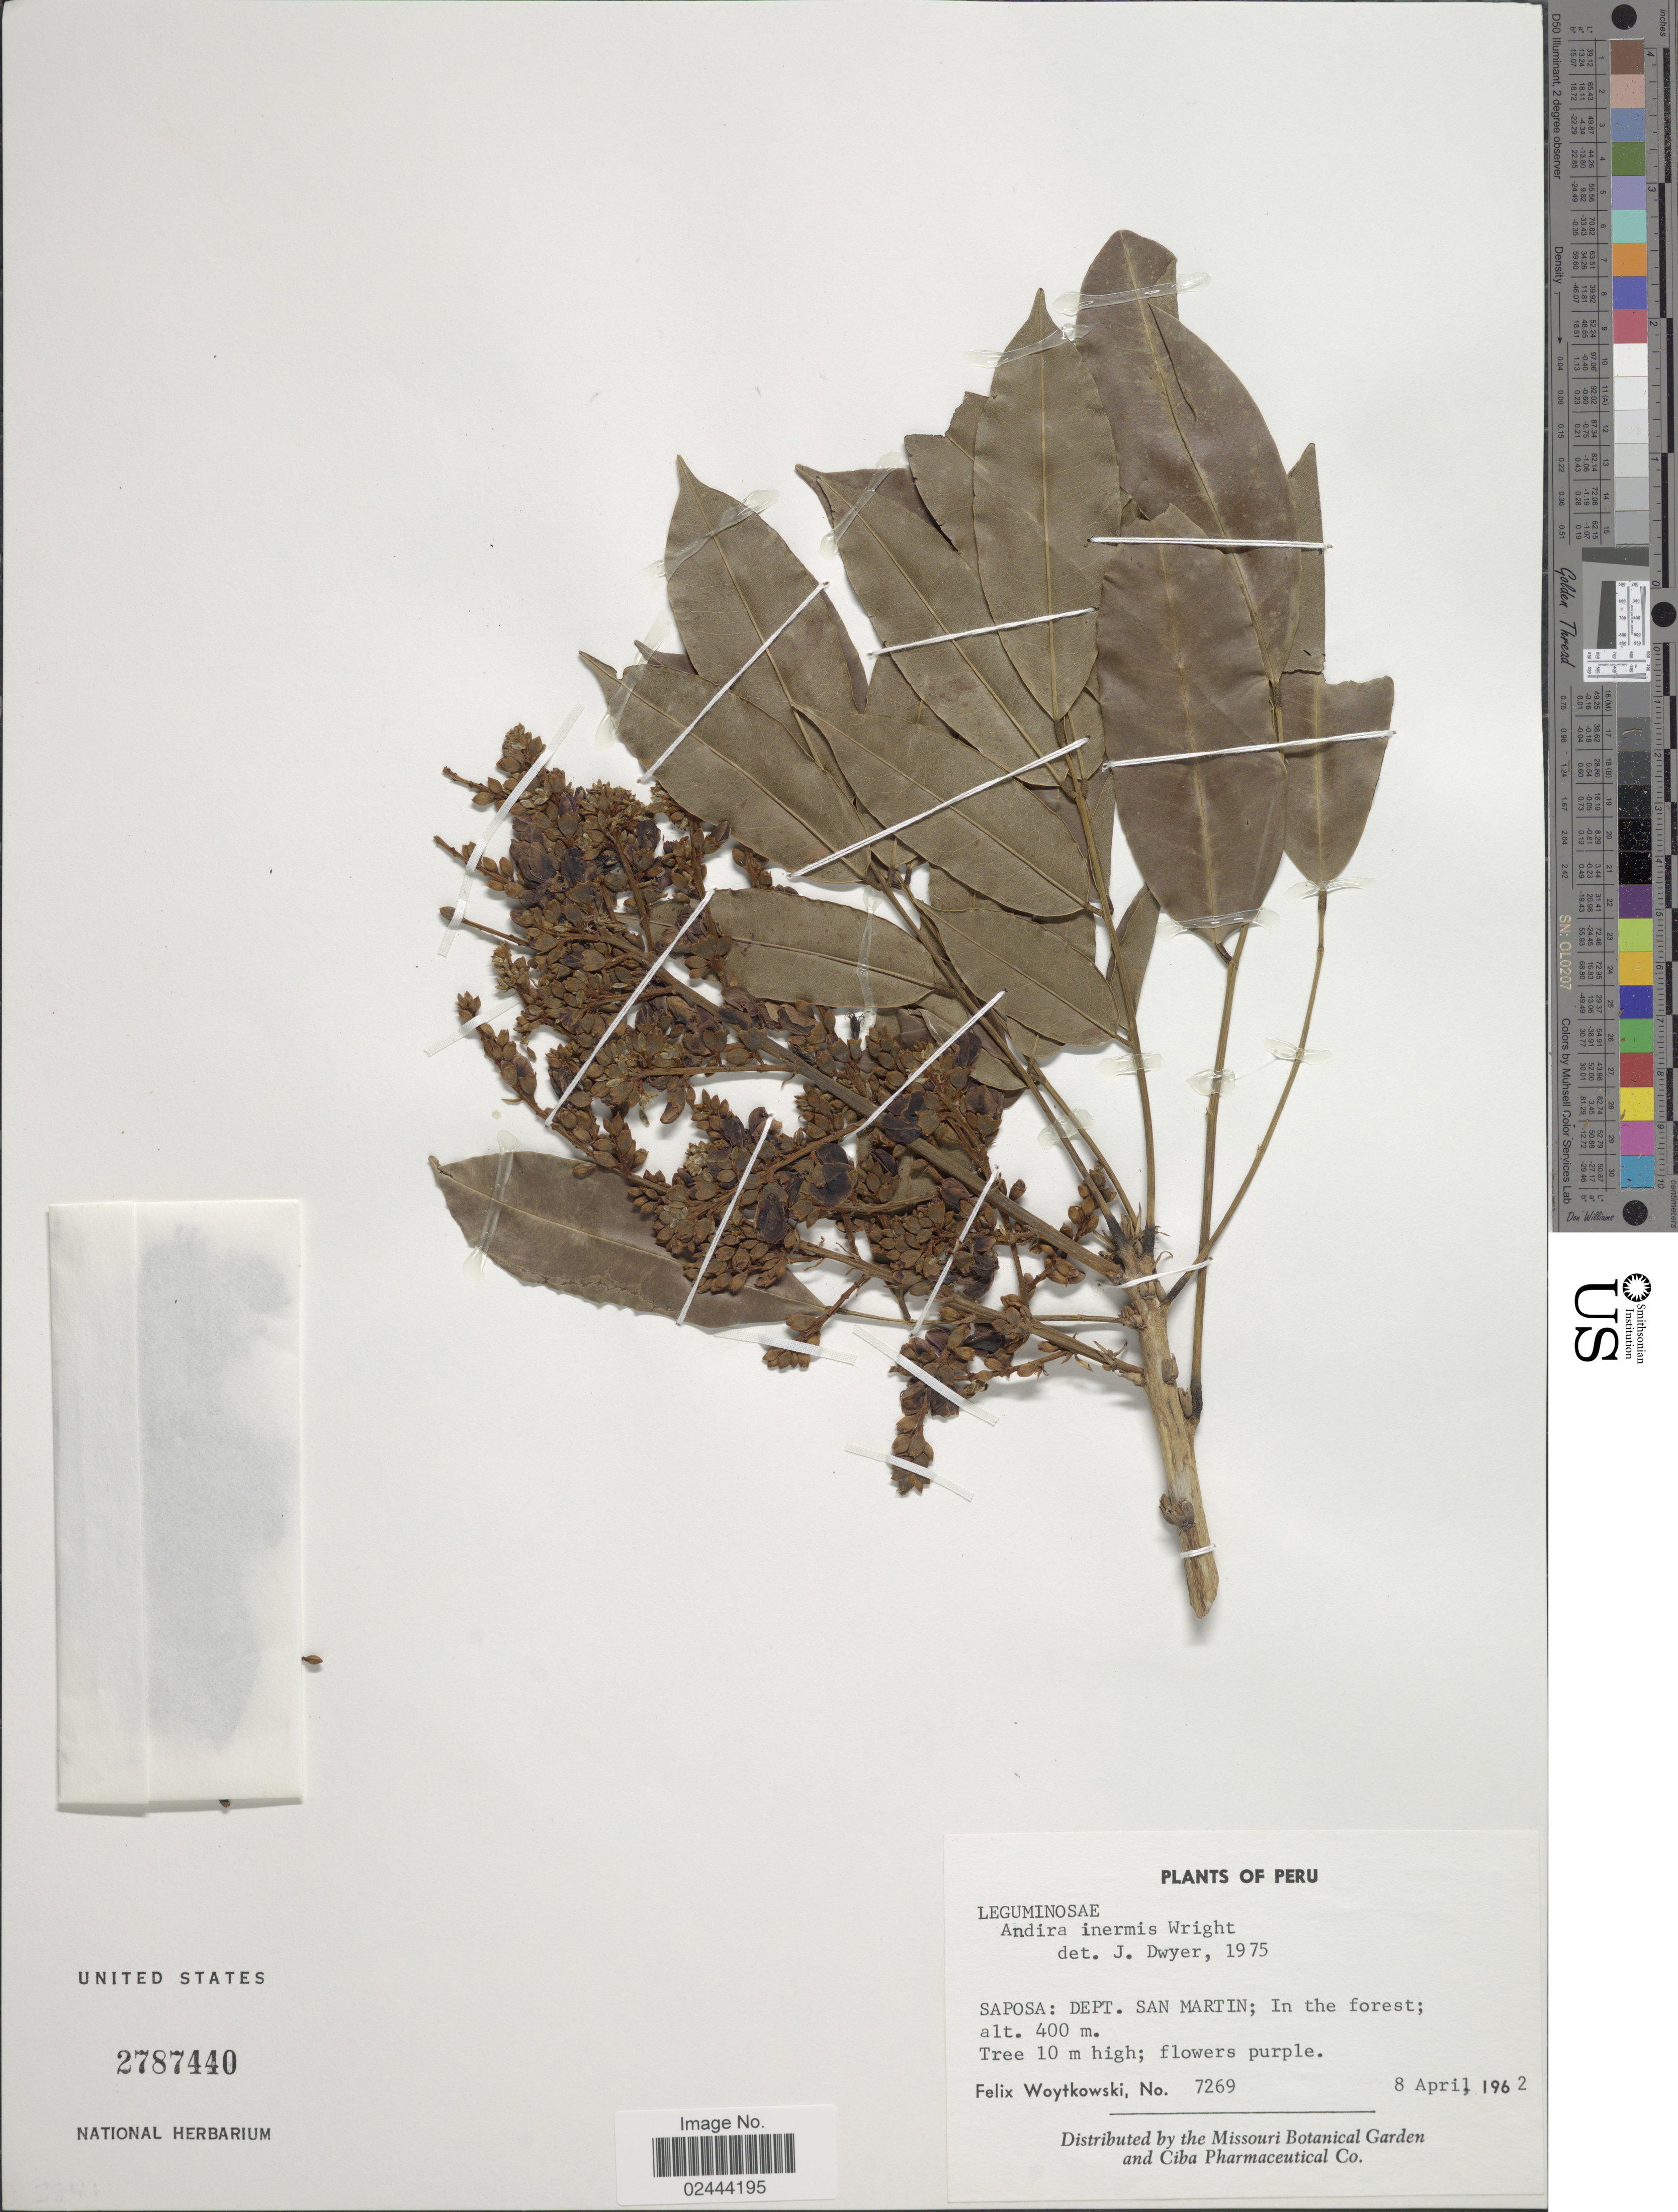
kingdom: Plantae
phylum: Tracheophyta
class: Magnoliopsida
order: Fabales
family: Fabaceae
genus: Andira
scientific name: Andira inermis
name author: (W. Wright) Kunth ex DC.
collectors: F. Woytkowski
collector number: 7269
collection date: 1962-04-08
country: Peru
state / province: San Martín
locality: Saposa: In the forest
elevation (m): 400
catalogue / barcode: US 2787440